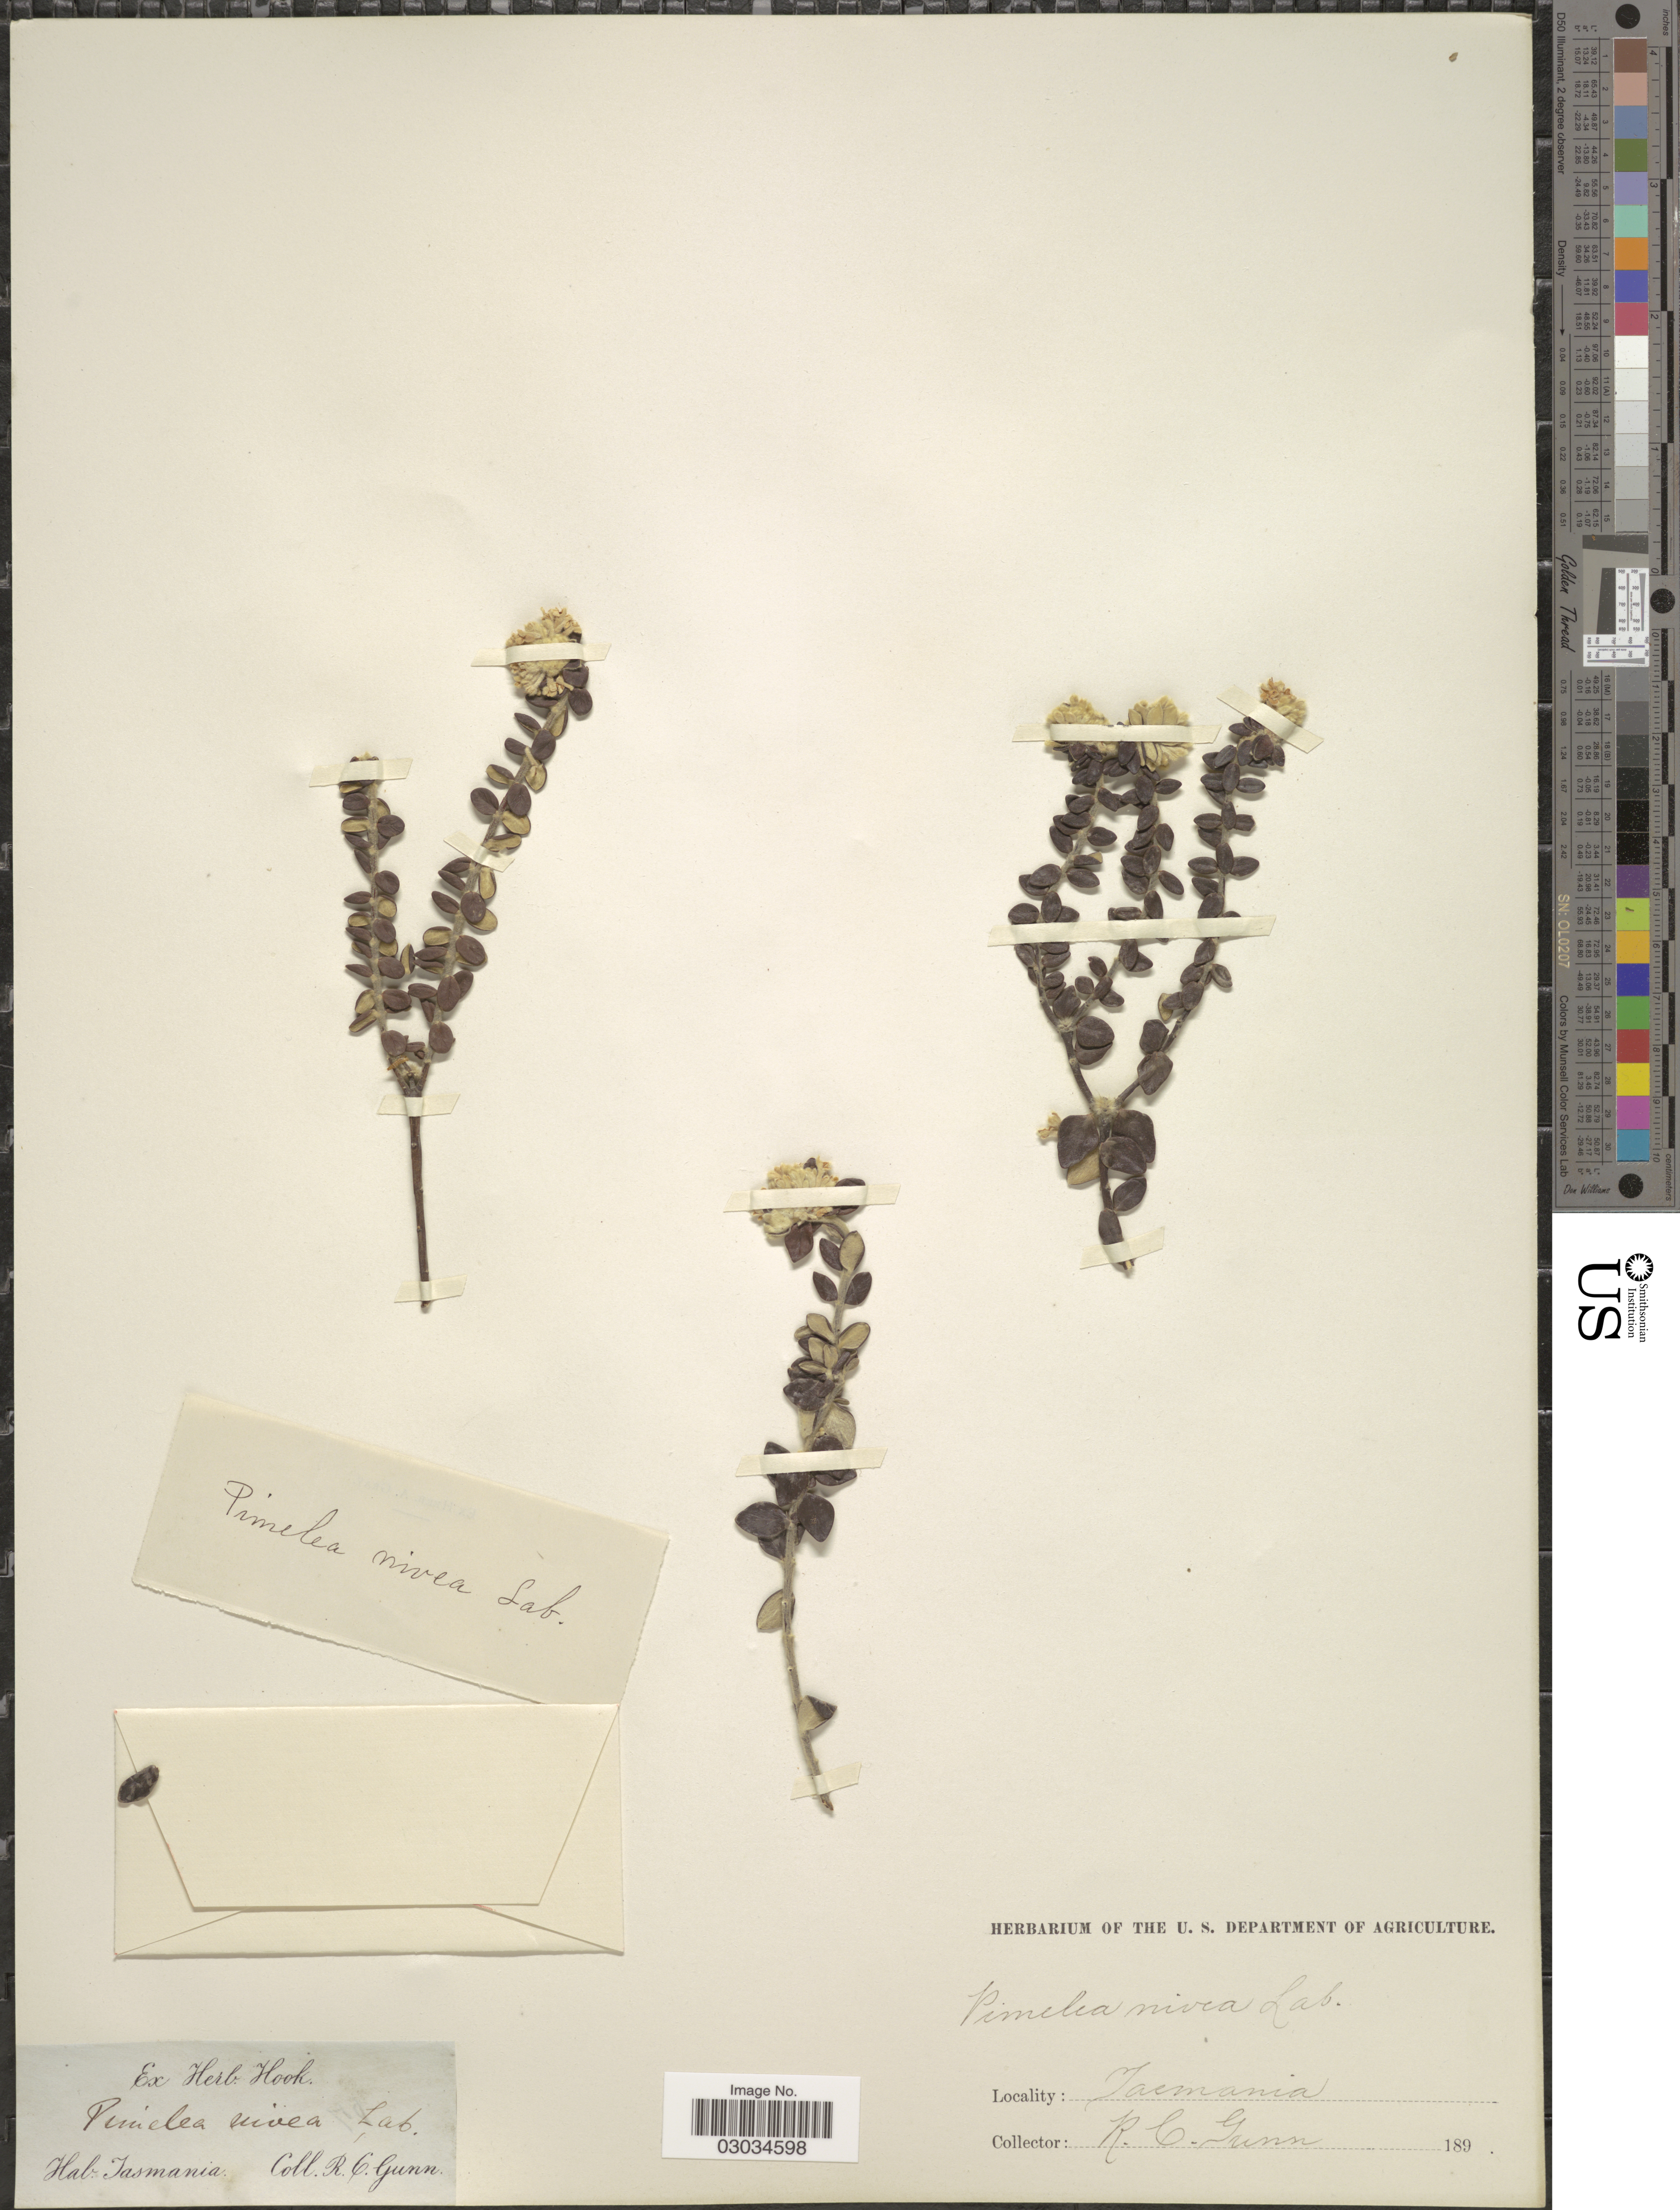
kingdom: Plantae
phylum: Tracheophyta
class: Magnoliopsida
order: Malvales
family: Thymelaeaceae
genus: Pimelea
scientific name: Pimelea nivea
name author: Labill.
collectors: R. Gunn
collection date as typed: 189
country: Australia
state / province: Tasmania